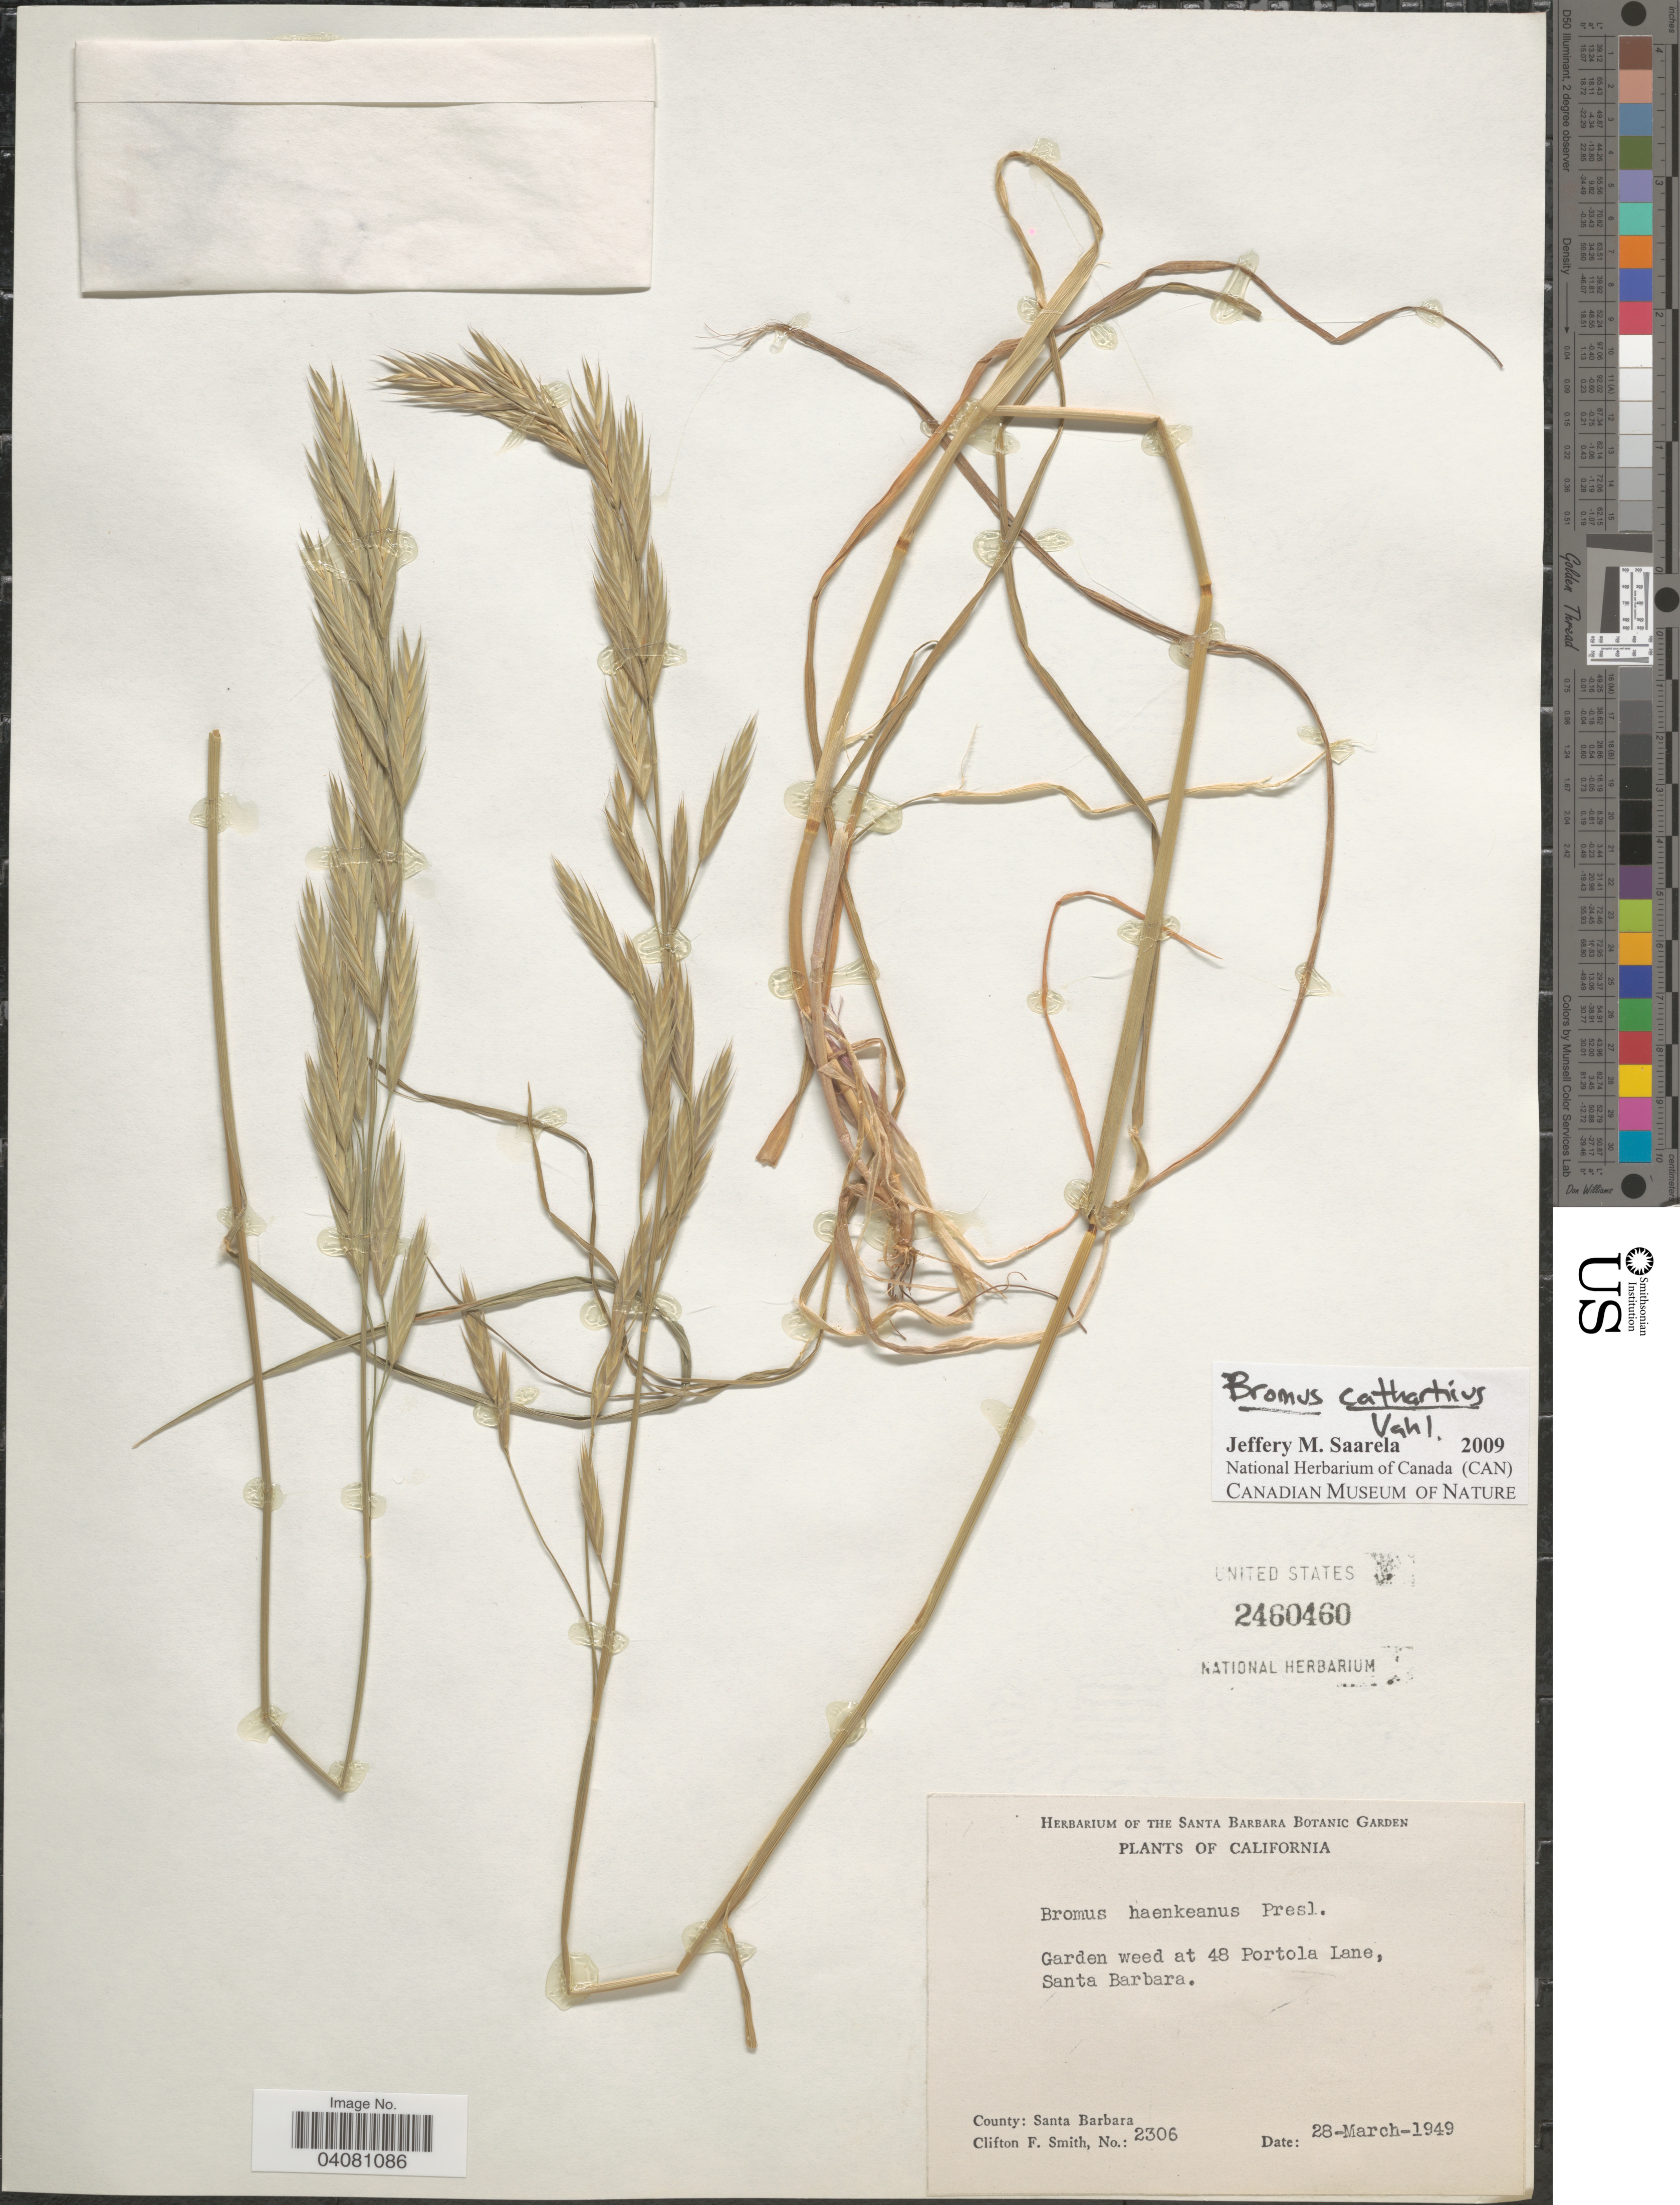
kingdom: Plantae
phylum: Tracheophyta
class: Liliopsida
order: Poales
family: Poaceae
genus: Bromus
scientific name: Bromus carinatus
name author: Hook. & Arn.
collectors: C. F. Smith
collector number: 2306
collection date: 1949-03-28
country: United States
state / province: California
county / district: Santa Barbara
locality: Garden weed at 48 Portola Lane, Santa Barbara. County: Santa Barbara.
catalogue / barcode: US 2460460